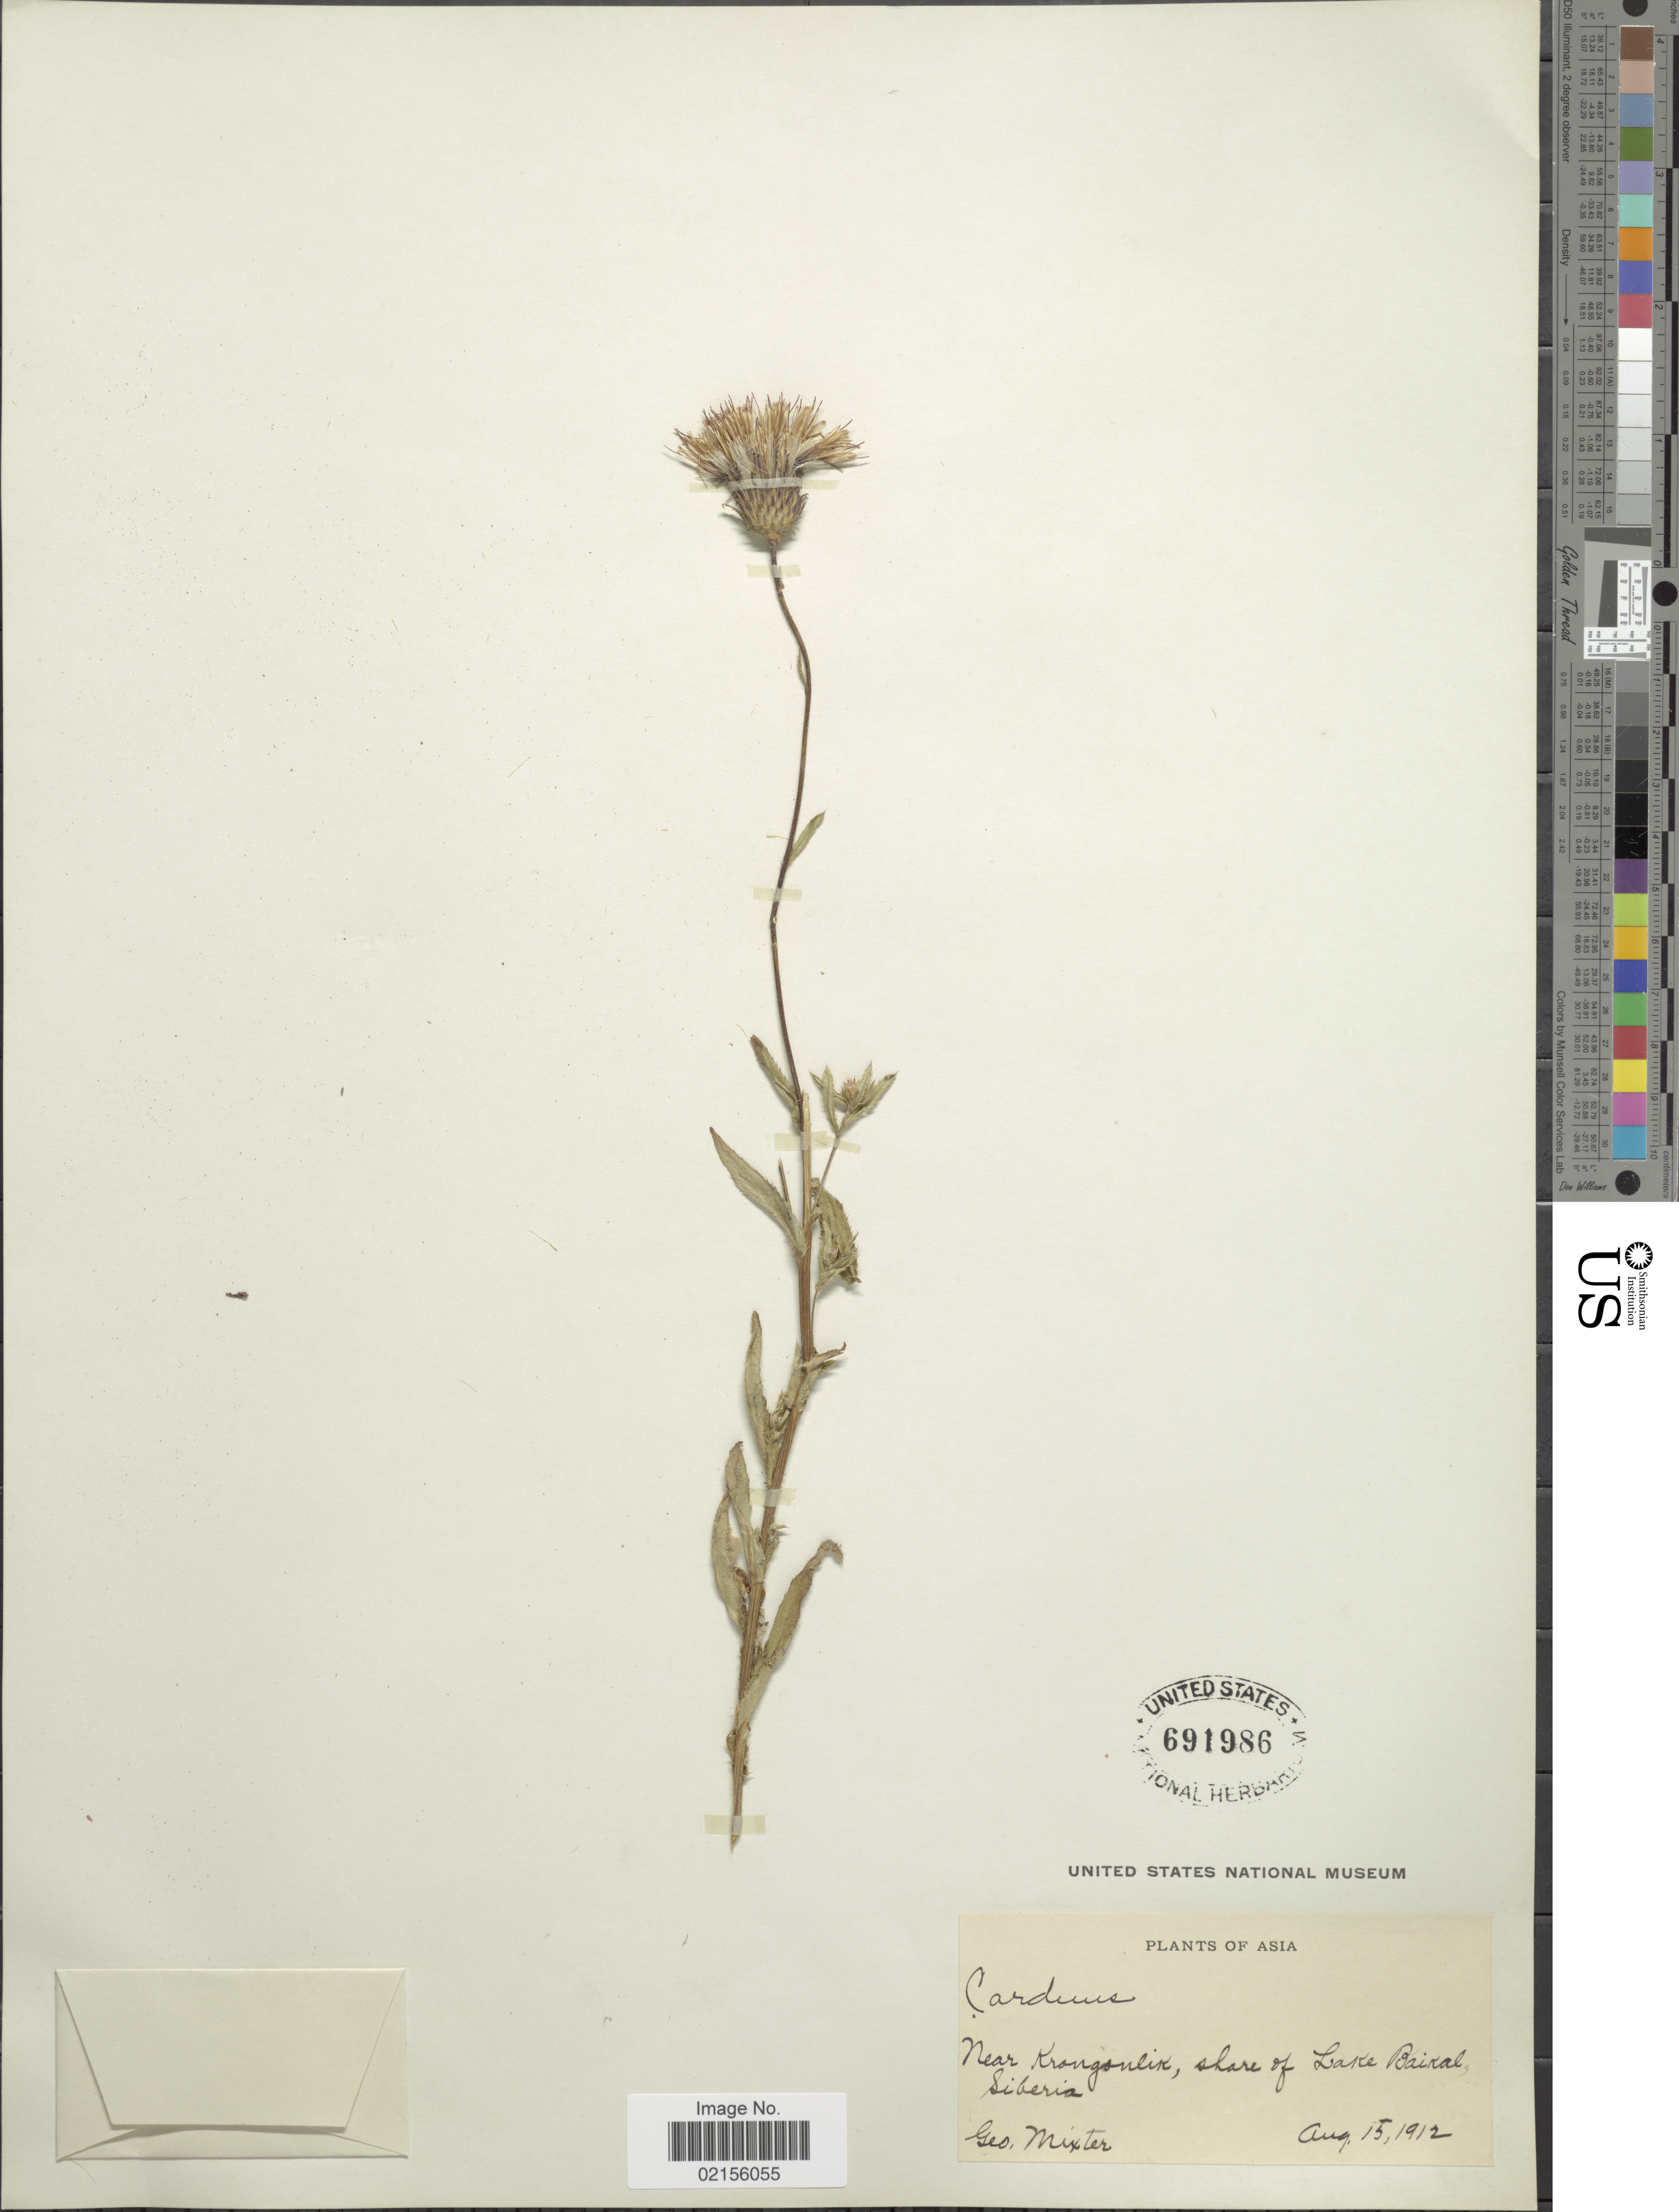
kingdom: Plantae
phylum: Tracheophyta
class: Magnoliopsida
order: Asterales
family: Asteraceae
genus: Carduus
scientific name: Carduus sp.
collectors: G. Mixter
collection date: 1912-08-15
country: Russian Federation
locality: Asia, Near Krongonlik, share of Lake Baikal, Siberia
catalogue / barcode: US 691986